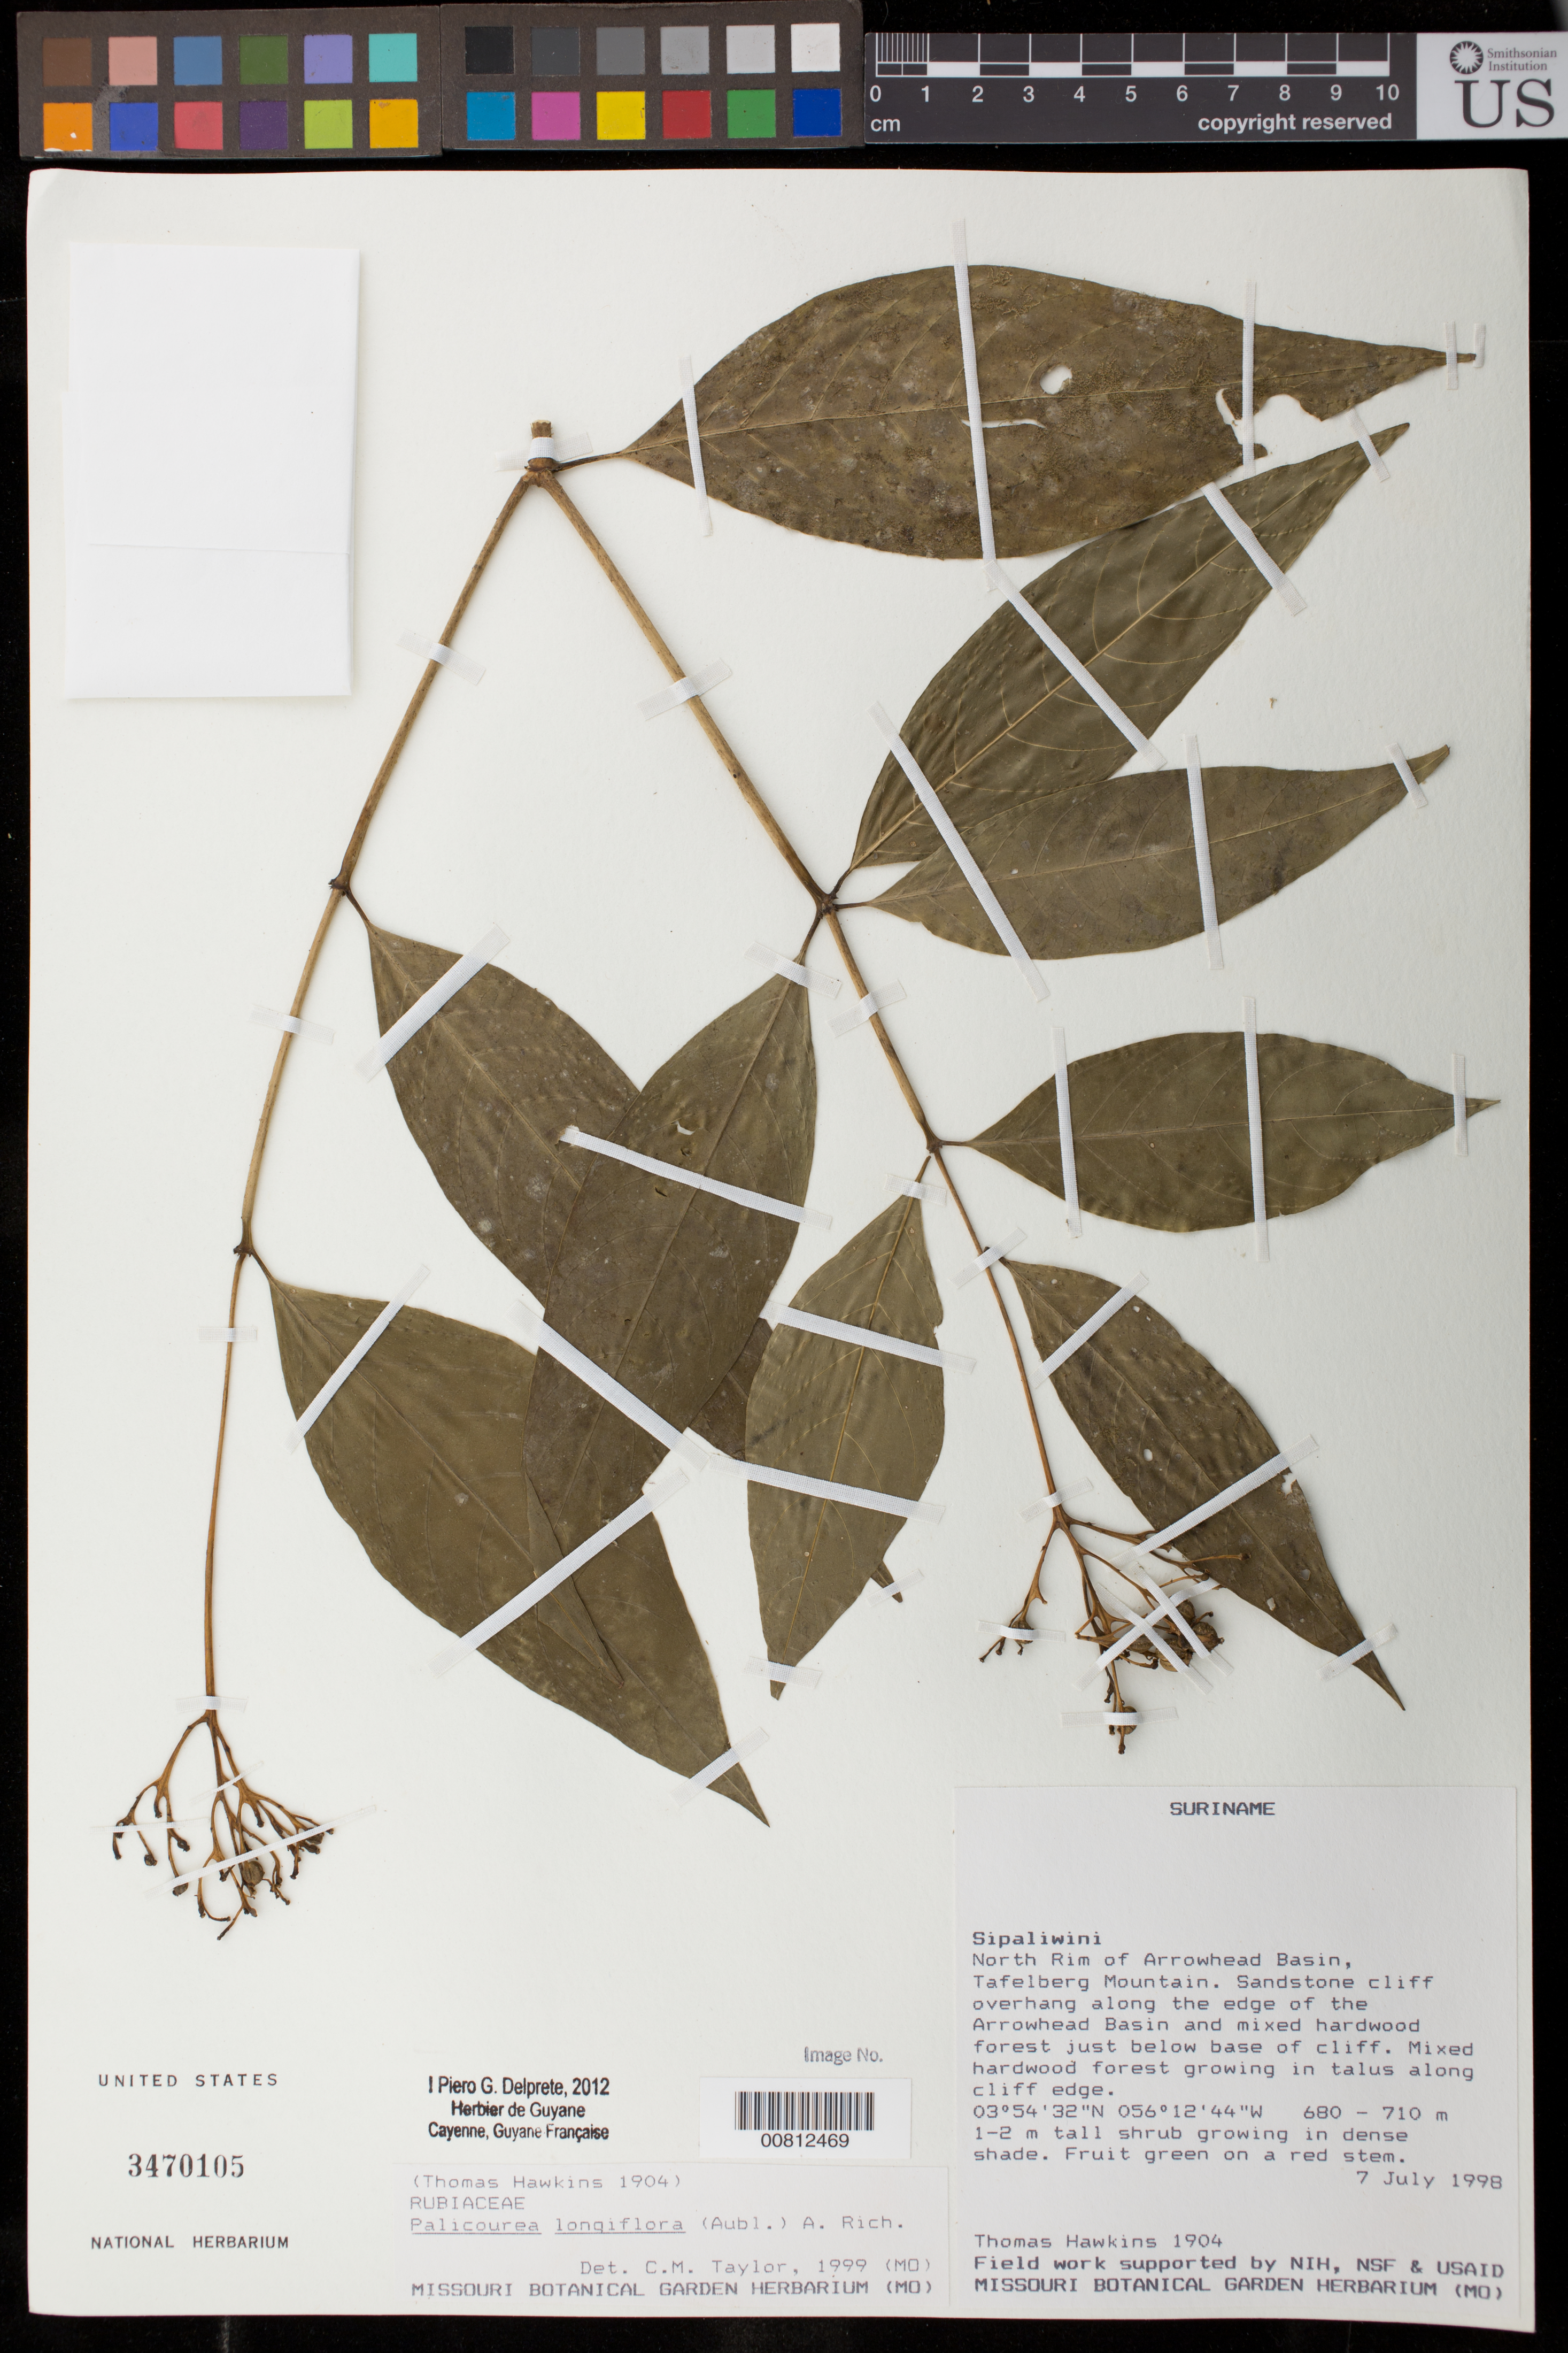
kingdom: Plantae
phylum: Tracheophyta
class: Magnoliopsida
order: Gentianales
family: Rubiaceae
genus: Palicourea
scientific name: Palicourea longiflora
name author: (Aubl.) A. Rich.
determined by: Taylor, Charlotte M.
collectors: T. Hawkins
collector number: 1904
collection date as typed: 7-Jul-98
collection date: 1998-07-07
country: Suriname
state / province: Sipaliwini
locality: Tafelberg (Table Mountain), Arrowhead Basin, N rim of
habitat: Sandstone cliff overhang along the edge basin and mixed hardwood forest just below base of cliff, growing in talus along cliff edge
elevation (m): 680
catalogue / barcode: US 3470105